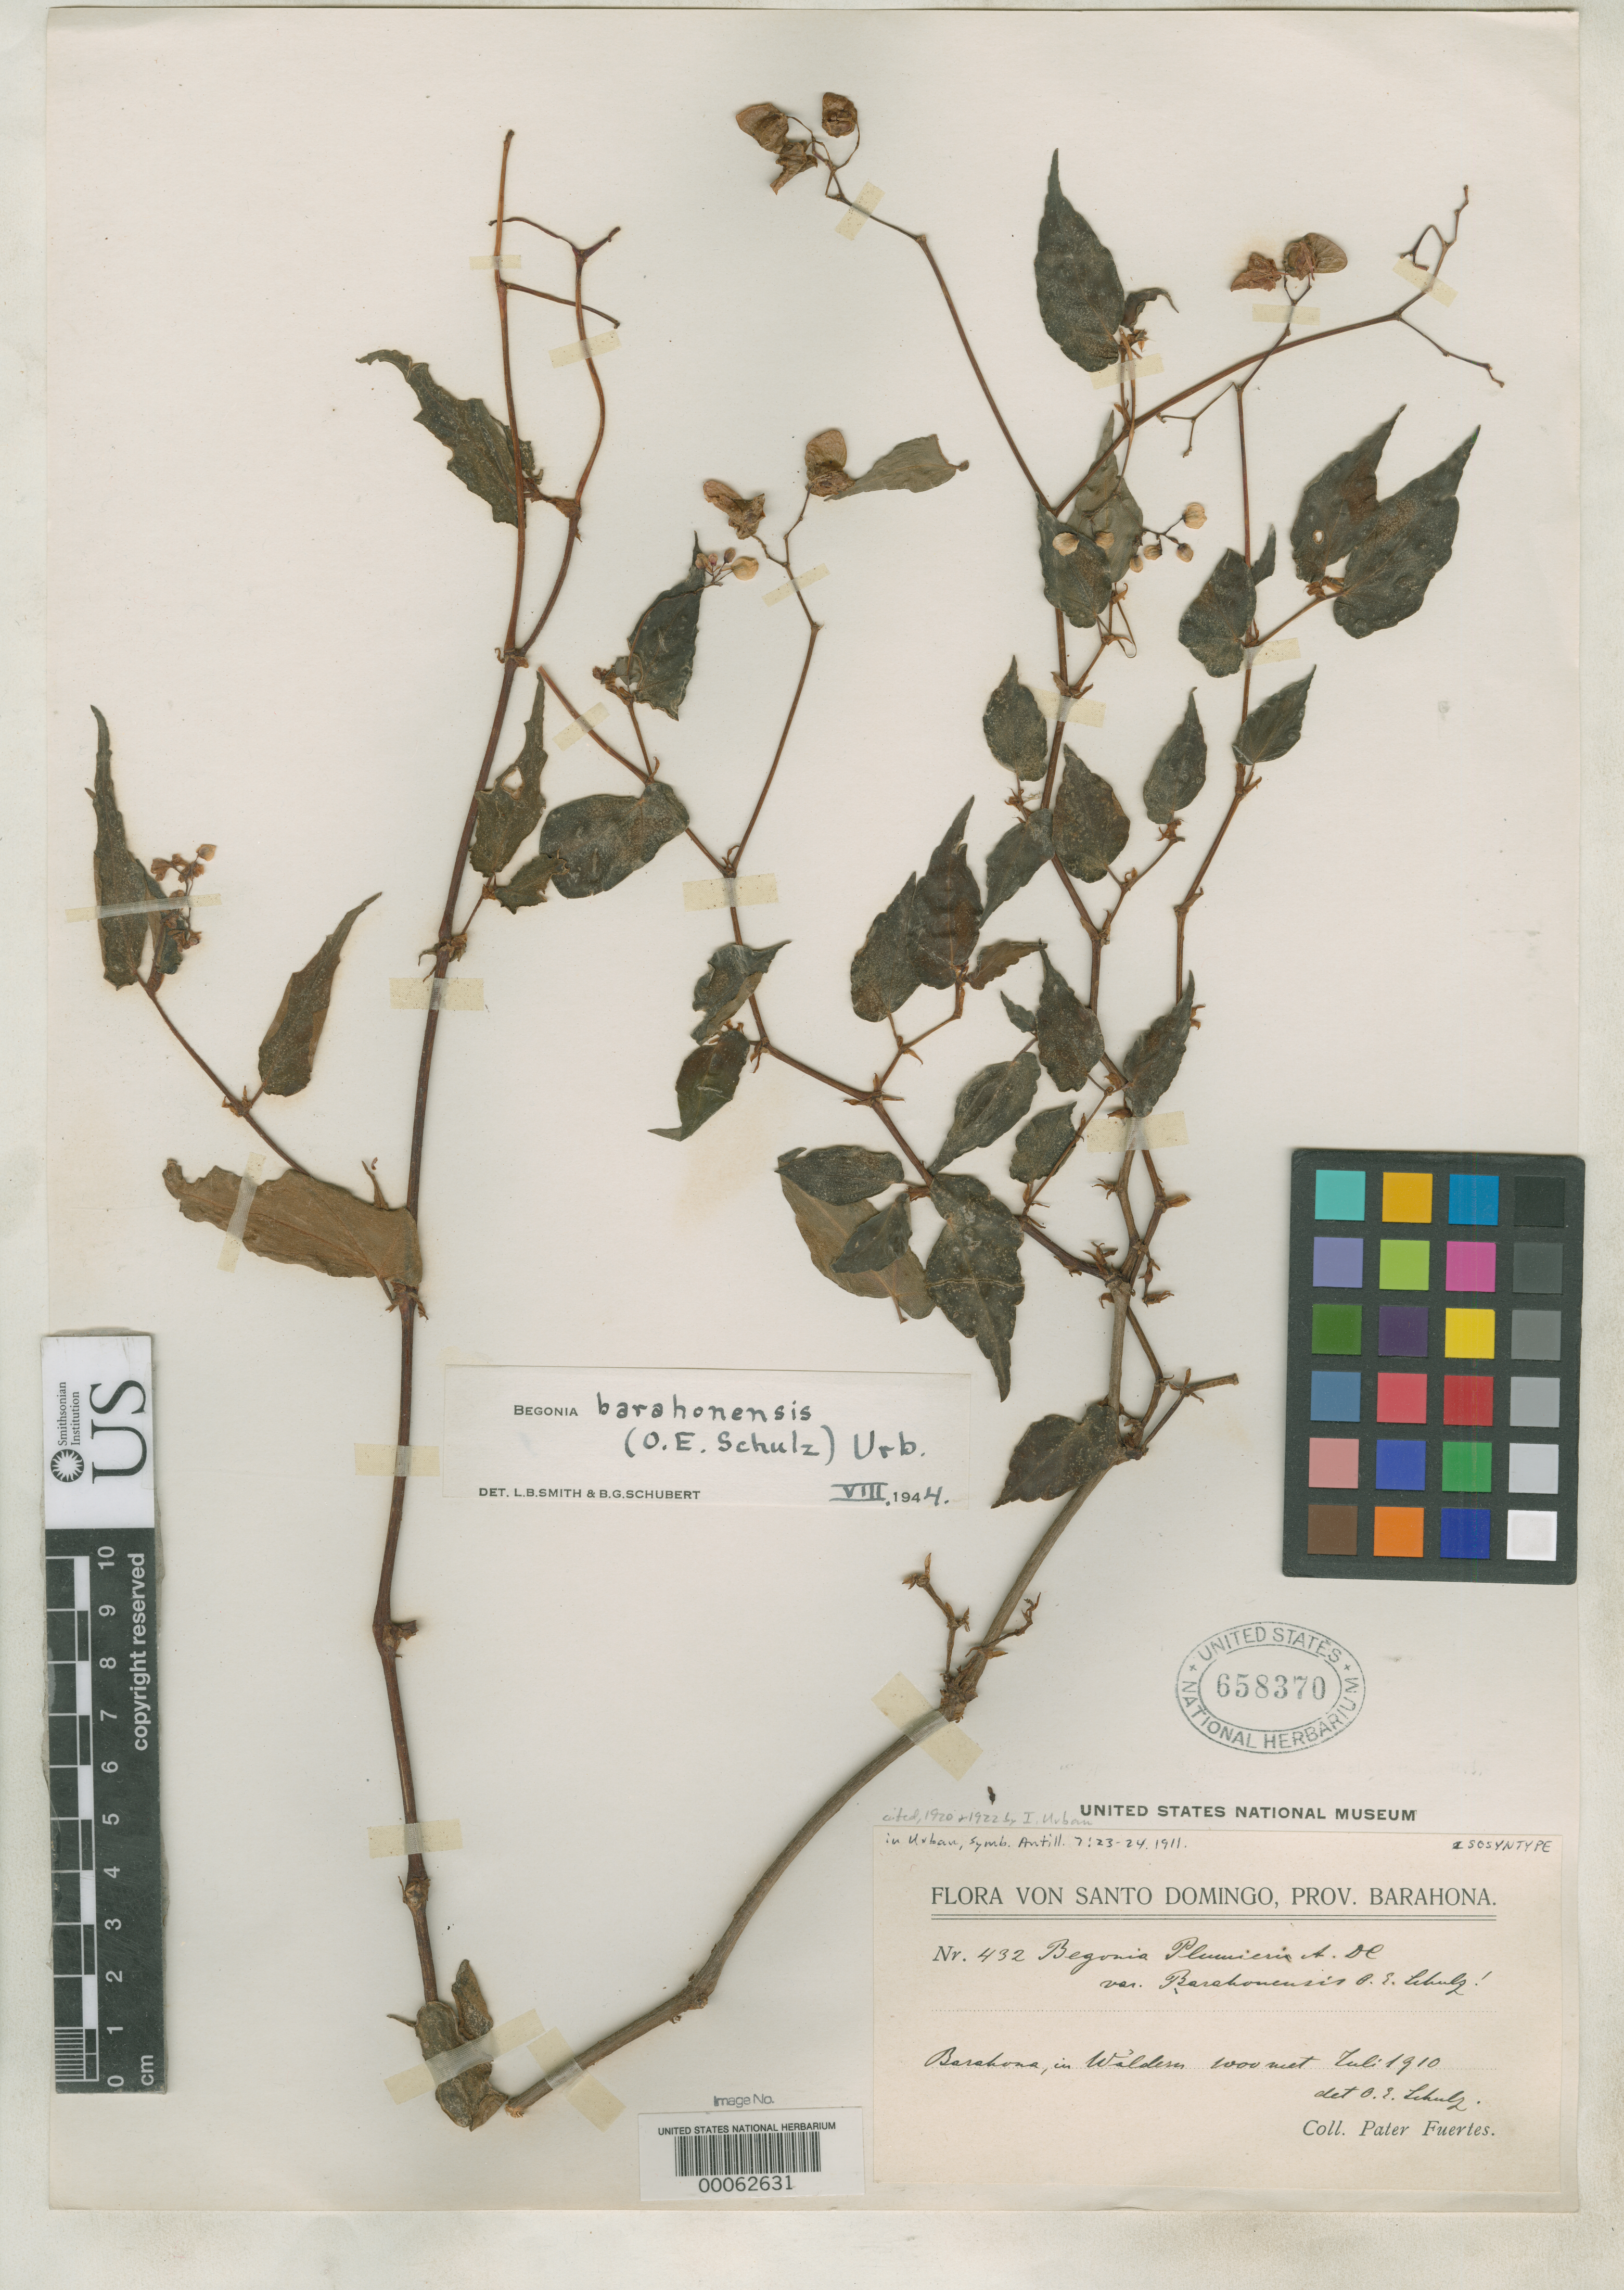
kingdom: Plantae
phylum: Tracheophyta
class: Magnoliopsida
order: Cucurbitales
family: Begoniaceae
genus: Begonia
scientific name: Begonia plumieri var. barahonensis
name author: O.E. Schulz in Urb.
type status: Isosyntype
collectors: M. D. Fuertes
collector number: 432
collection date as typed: Jul 1910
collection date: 1910-07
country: Dominican Republic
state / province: Barahona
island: Hispaniola Island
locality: Walden.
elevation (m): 1000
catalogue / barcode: US 658370